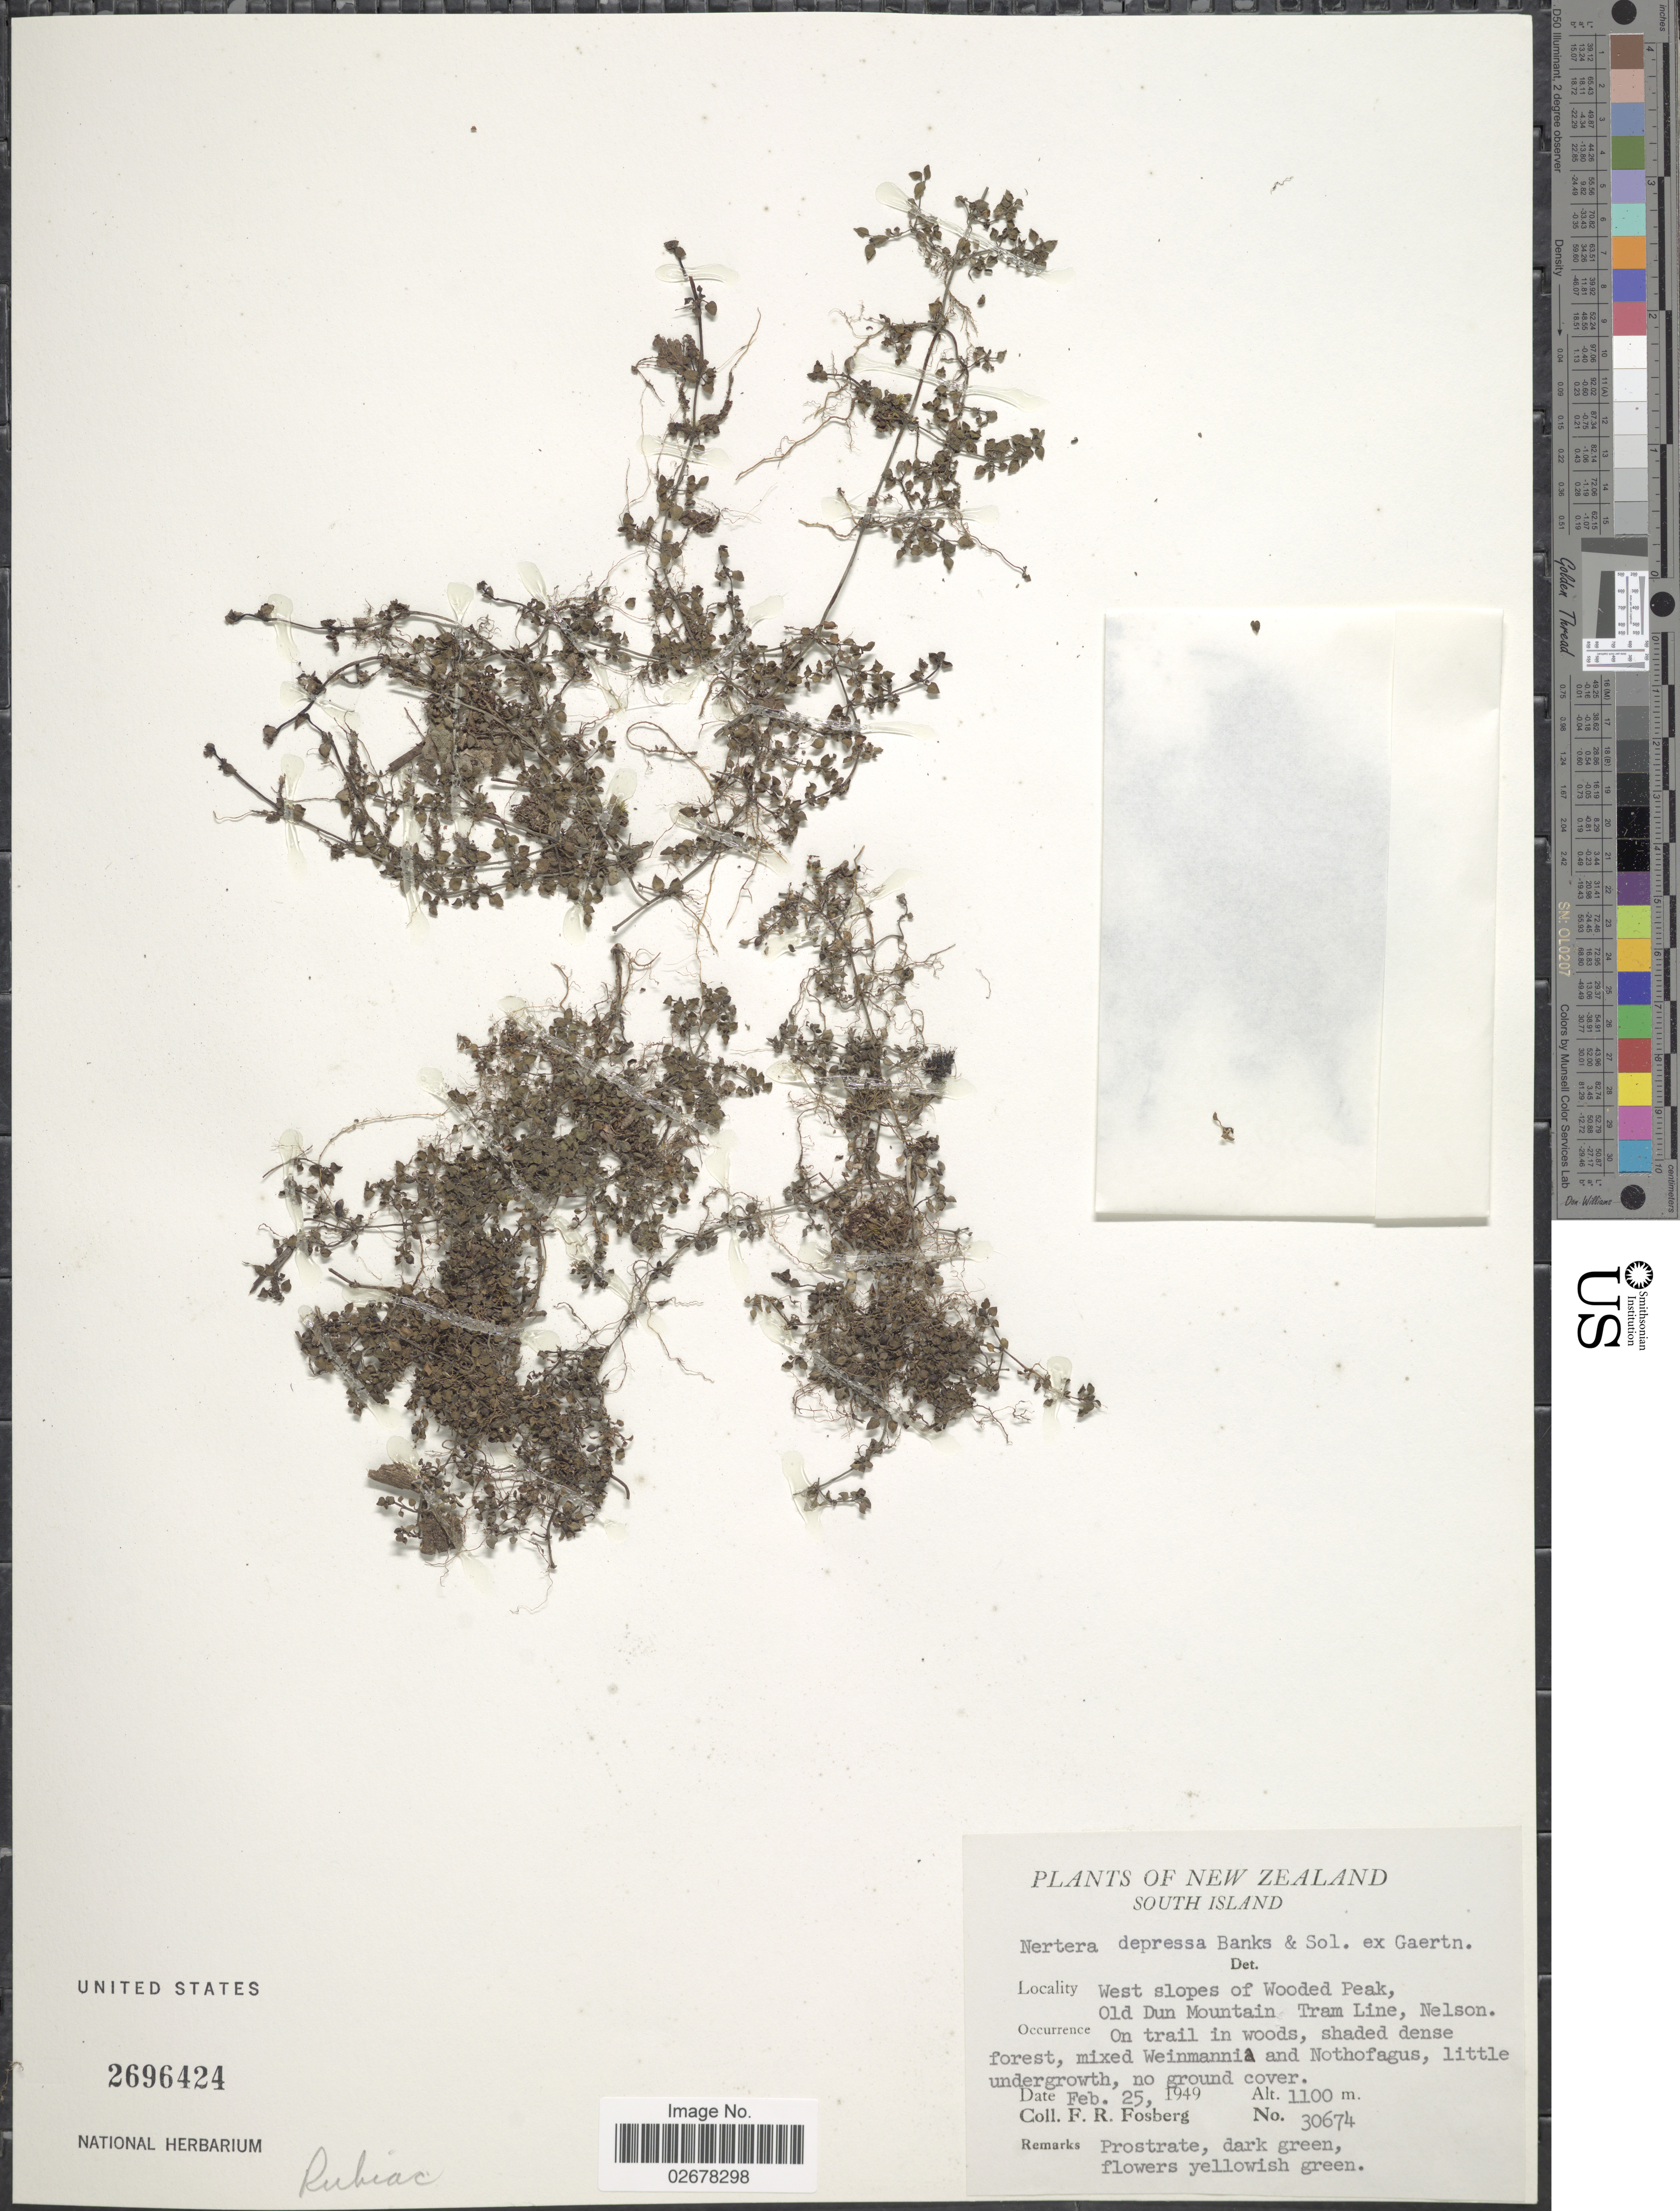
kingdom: Plantae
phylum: Tracheophyta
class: Magnoliopsida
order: Gentianales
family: Rubiaceae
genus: Nertera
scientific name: Nertera depressa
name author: Banks & Sol. ex Gaertn.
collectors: F. R. Fosberg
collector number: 30674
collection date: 1949-02-25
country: New Zealand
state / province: Nelson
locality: South Island, west slopes of Wooded Peak, Old Dun Mountain Tram Line, on trail in woods.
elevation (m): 1100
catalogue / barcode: US 2696424